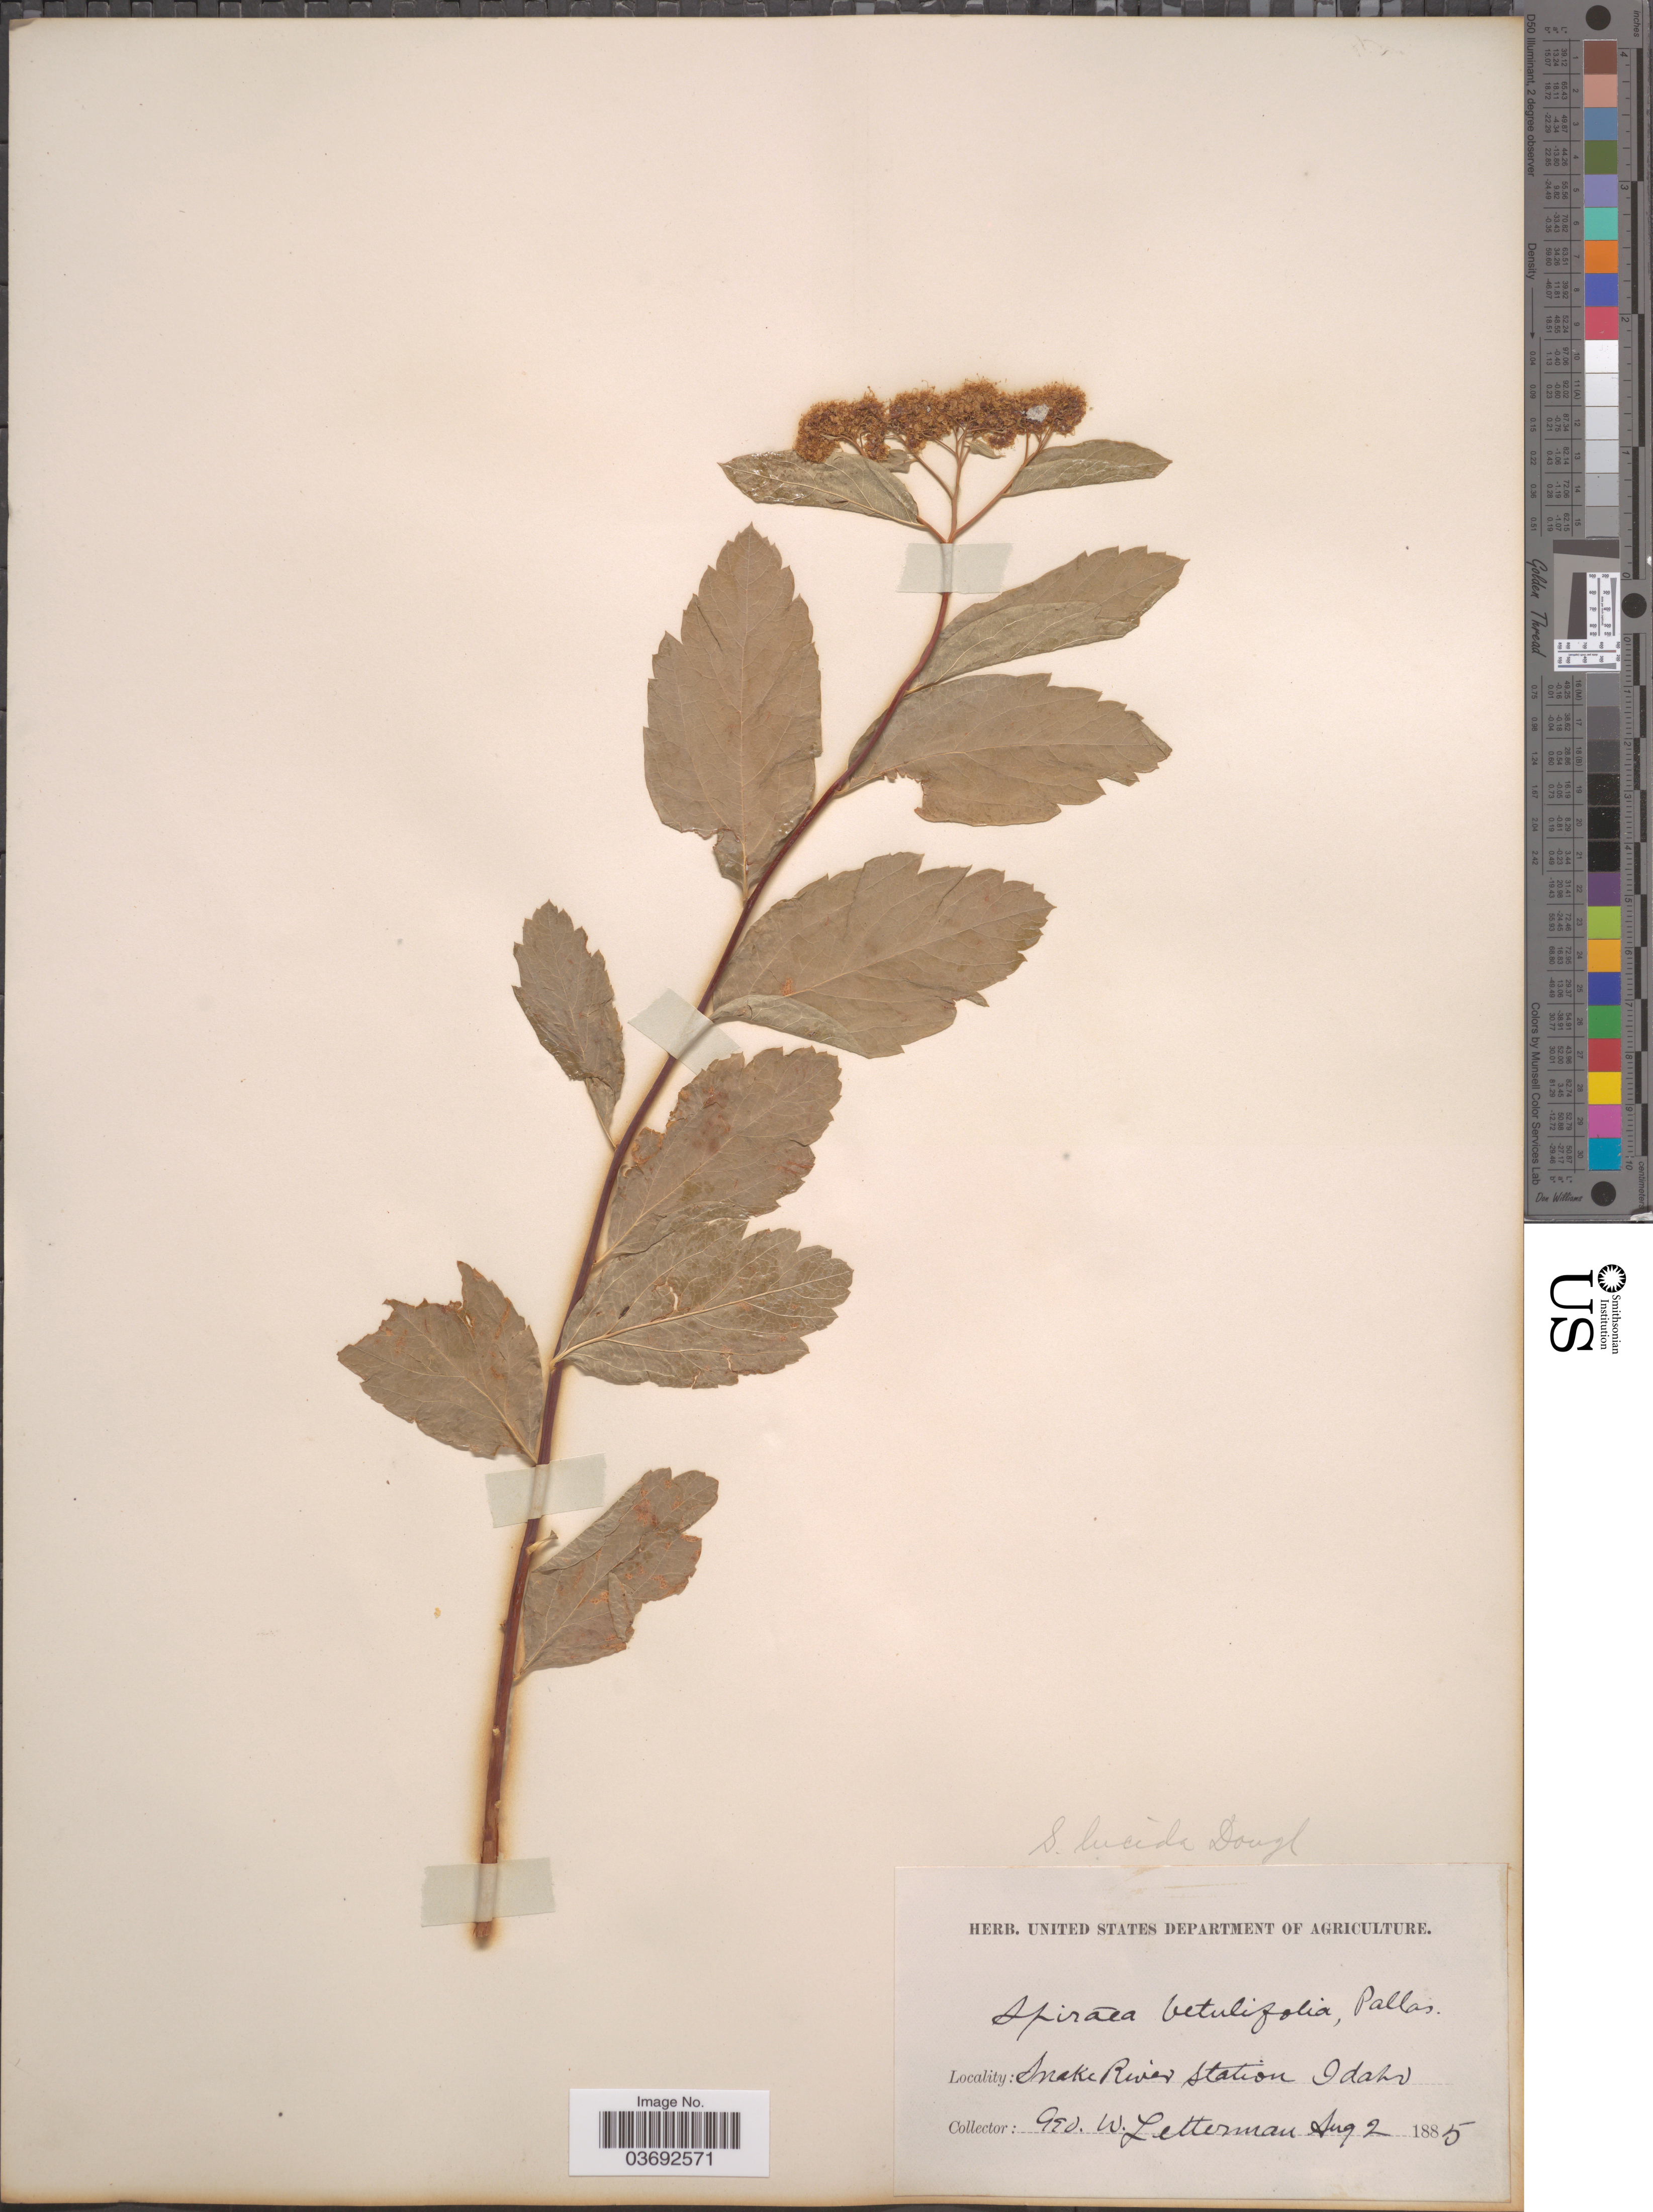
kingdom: Plantae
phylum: Tracheophyta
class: Magnoliopsida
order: Rosales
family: Rosaceae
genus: Spiraea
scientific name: Spiraea lucida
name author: Douglas ex Greene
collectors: G. W. Letterman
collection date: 1885-08-02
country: United States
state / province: Idaho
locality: Snake River Station.